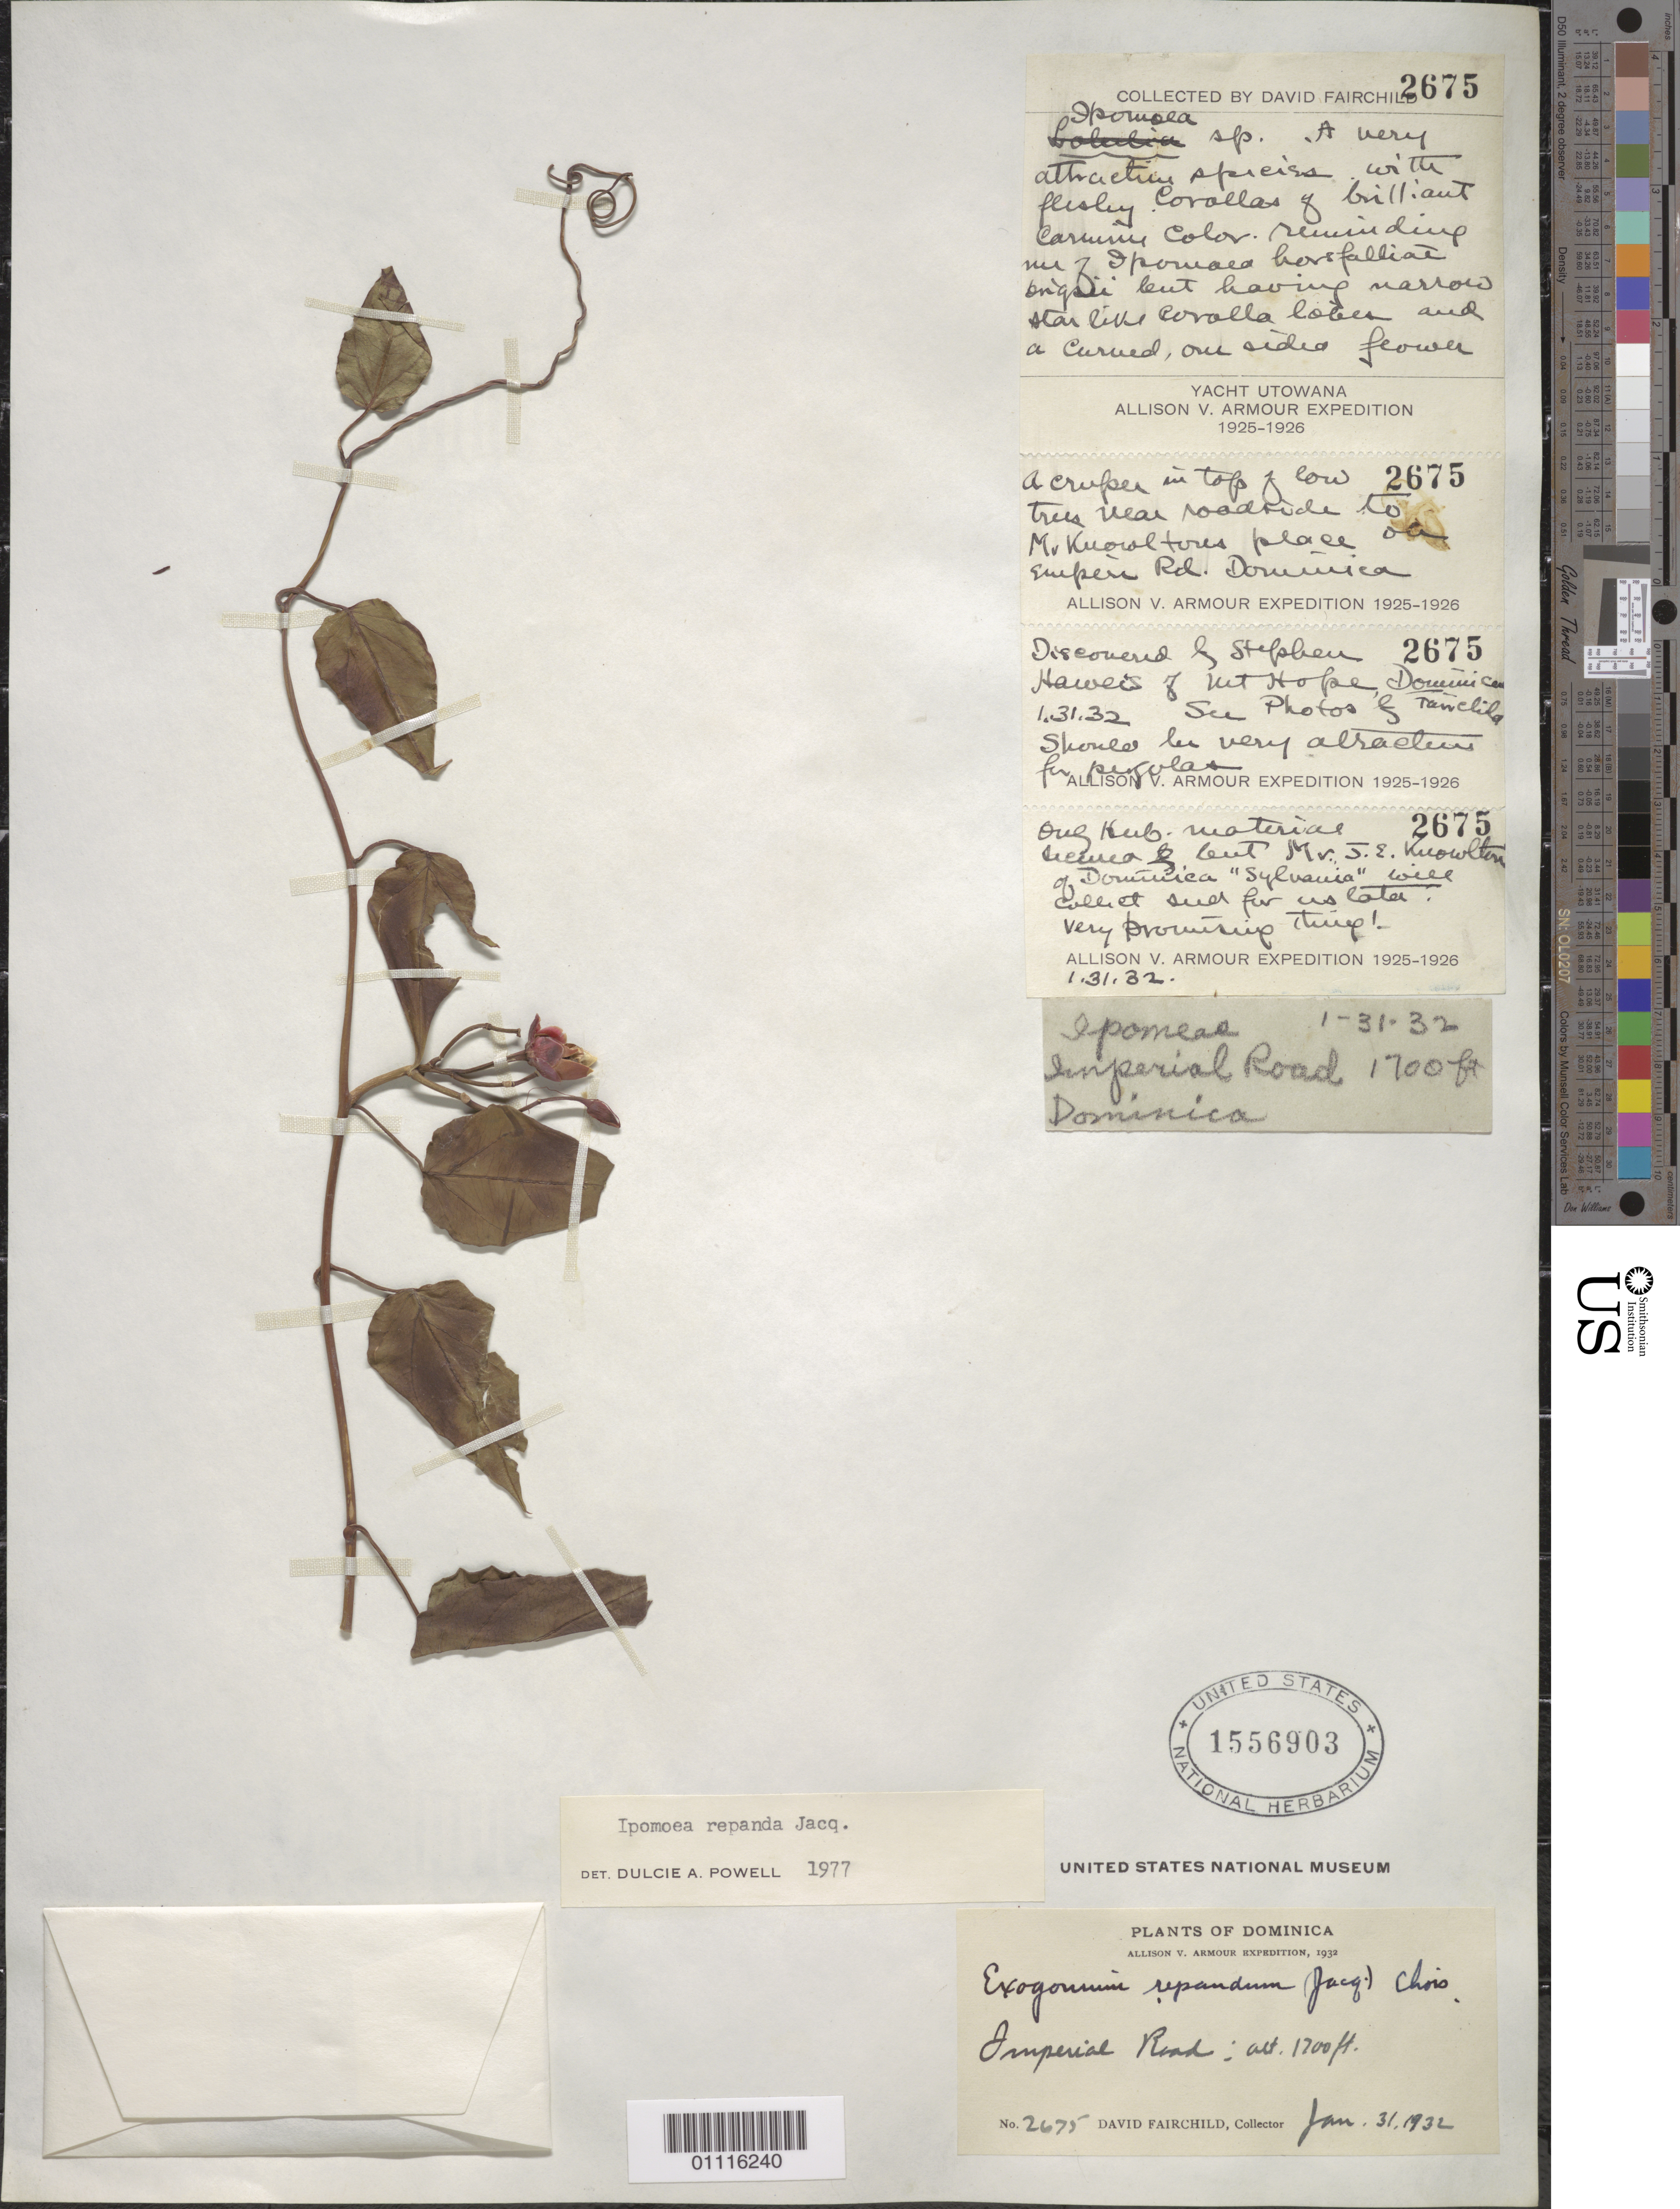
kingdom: Plantae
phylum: Tracheophyta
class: Magnoliopsida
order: Solanales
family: Convolvulaceae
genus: Ipomoea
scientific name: Ipomoea repanda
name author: Jacq.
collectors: D. Fairchild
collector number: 2675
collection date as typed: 31 Jan 1932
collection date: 1932-01-31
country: Dominica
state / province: St. Paul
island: Dominica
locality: Imperial Road.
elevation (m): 518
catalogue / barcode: US 1556903